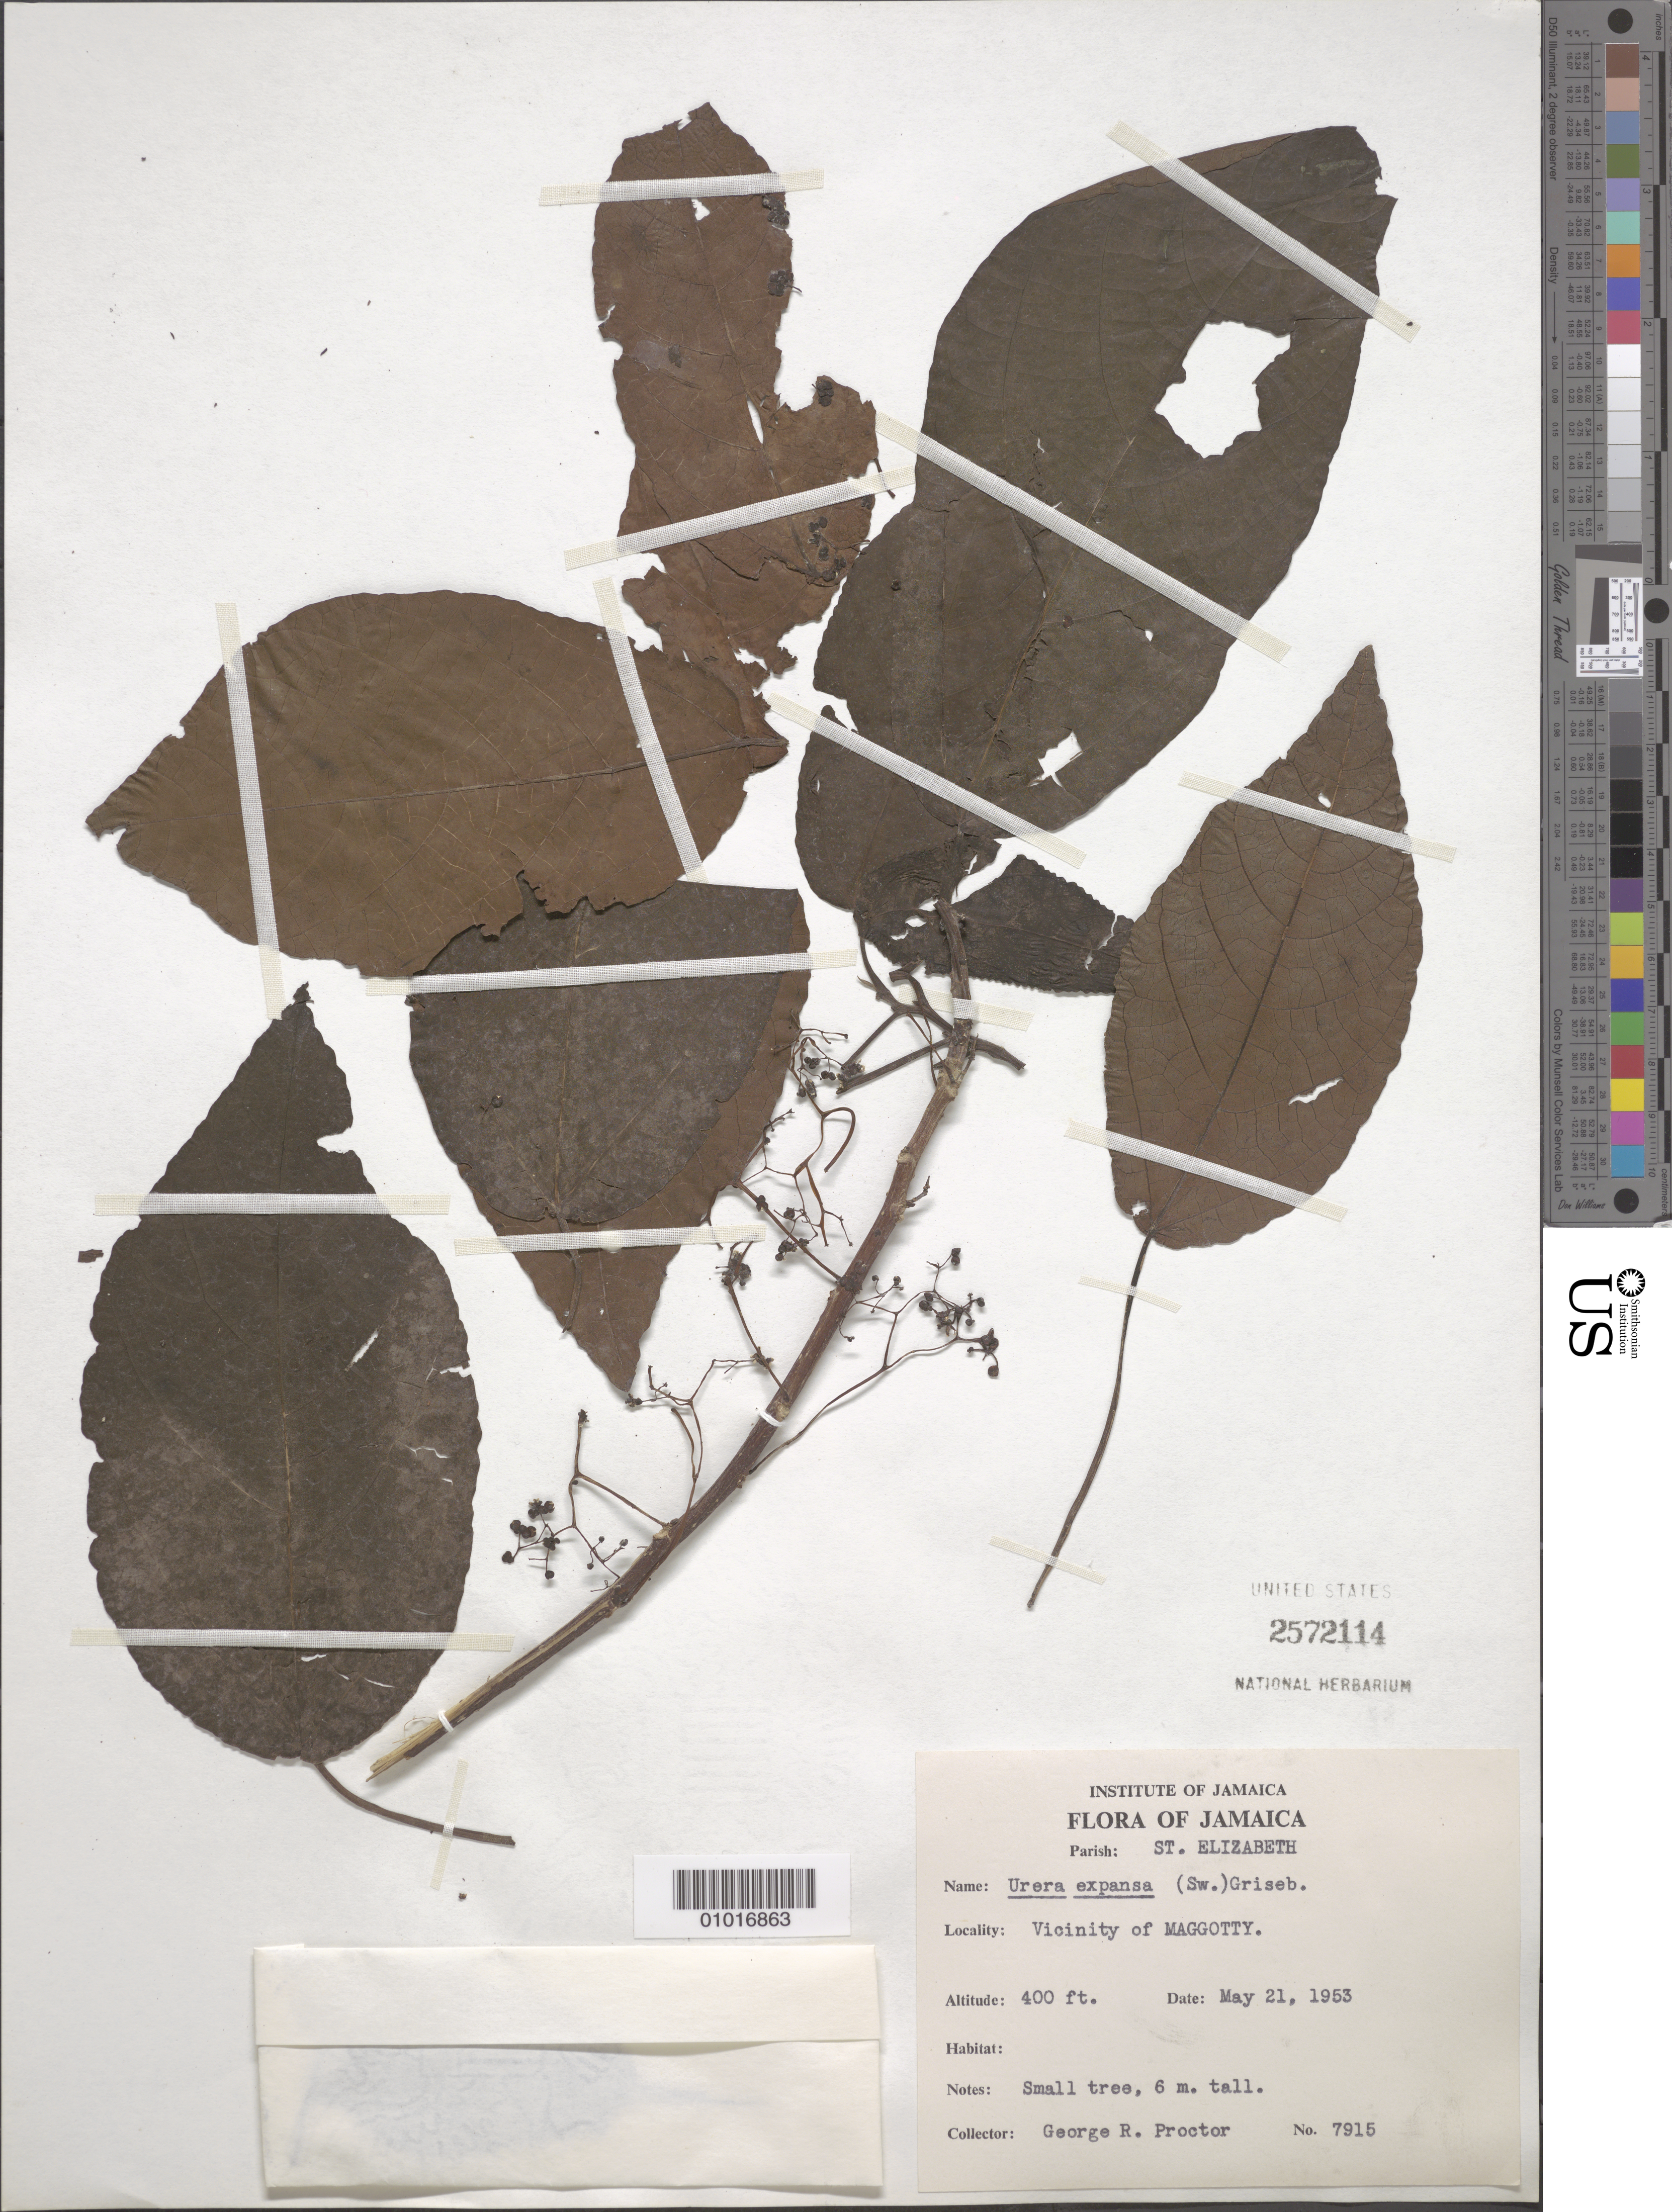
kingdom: Plantae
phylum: Tracheophyta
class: Magnoliopsida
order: Rosales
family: Urticaceae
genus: Urera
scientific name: Urera expansa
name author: (Sw.) Griseb.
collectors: G. R. Proctor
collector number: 7915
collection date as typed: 21 May 1953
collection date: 1953-05-21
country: Jamaica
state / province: Saint Elizabeth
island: Jamaica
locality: Vicinity of Maggotty.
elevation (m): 122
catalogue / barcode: US 2572114